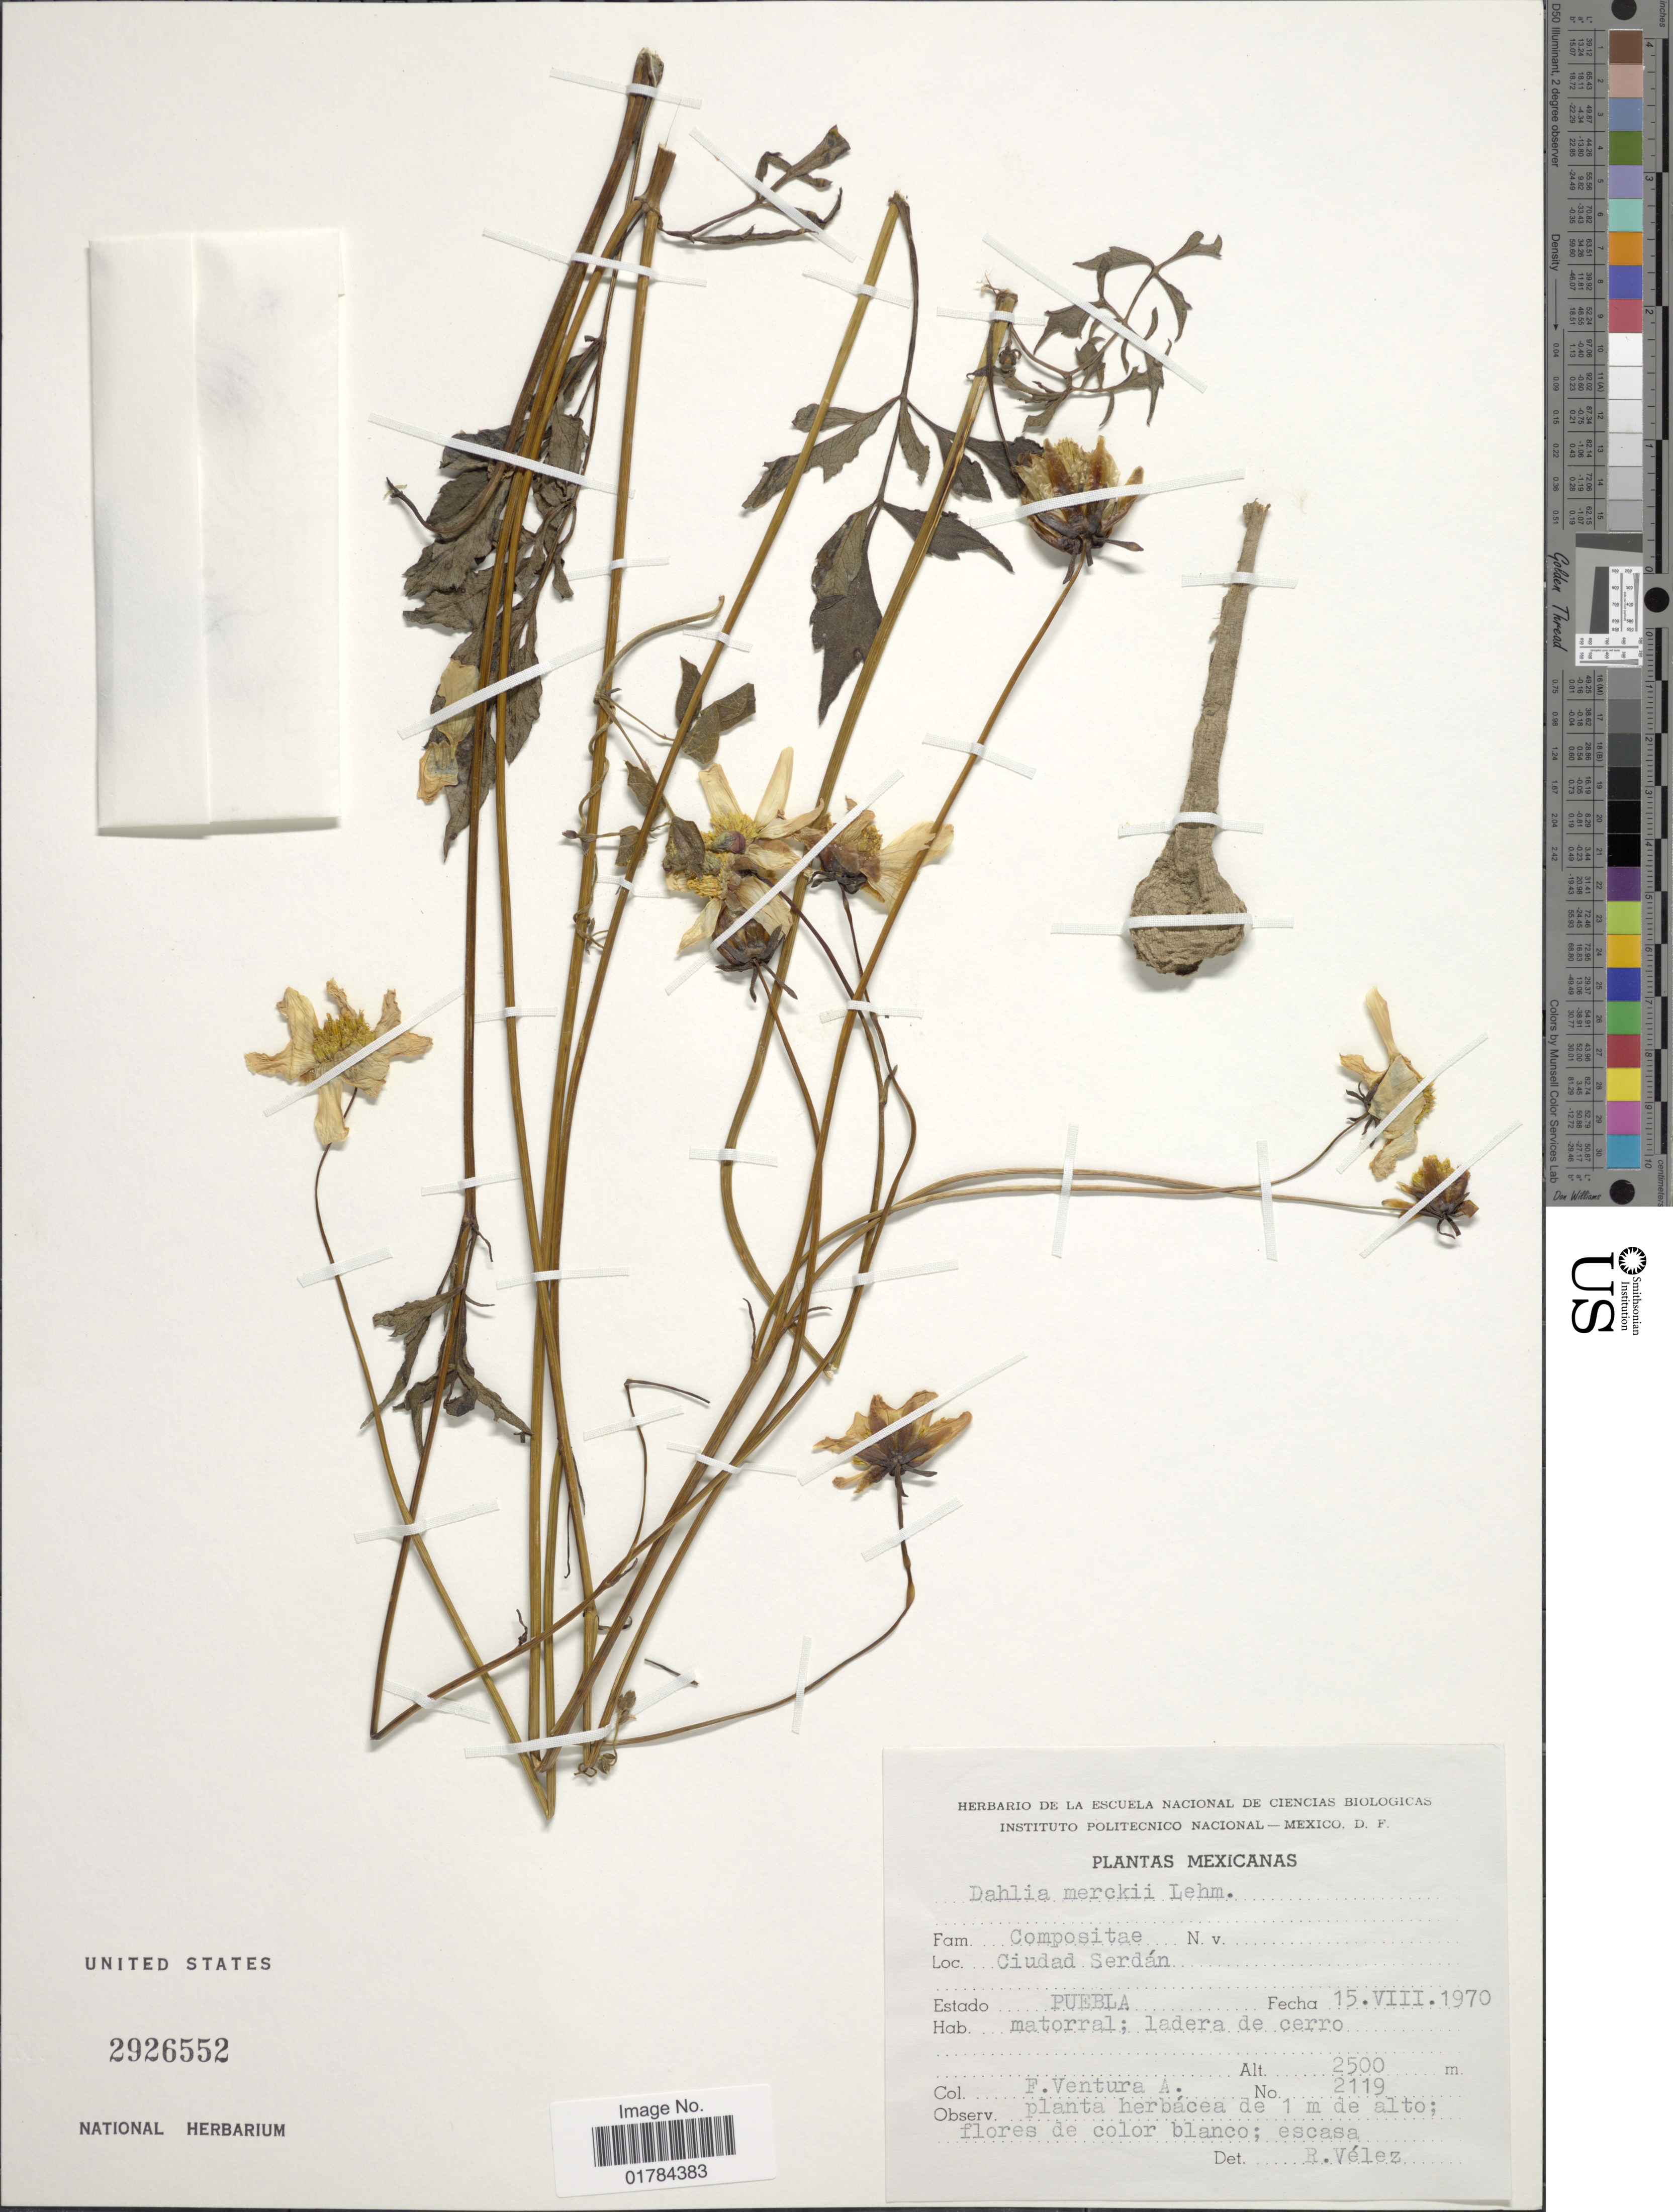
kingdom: Plantae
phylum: Tracheophyta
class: Magnoliopsida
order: Asterales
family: Asteraceae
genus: Dahlia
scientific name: Dahlia merckii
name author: Lehm.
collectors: F. Ventura A.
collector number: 2119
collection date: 1970-08-15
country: Mexico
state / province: Puebla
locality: Ciudad Serdan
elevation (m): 2500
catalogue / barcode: US 2926552